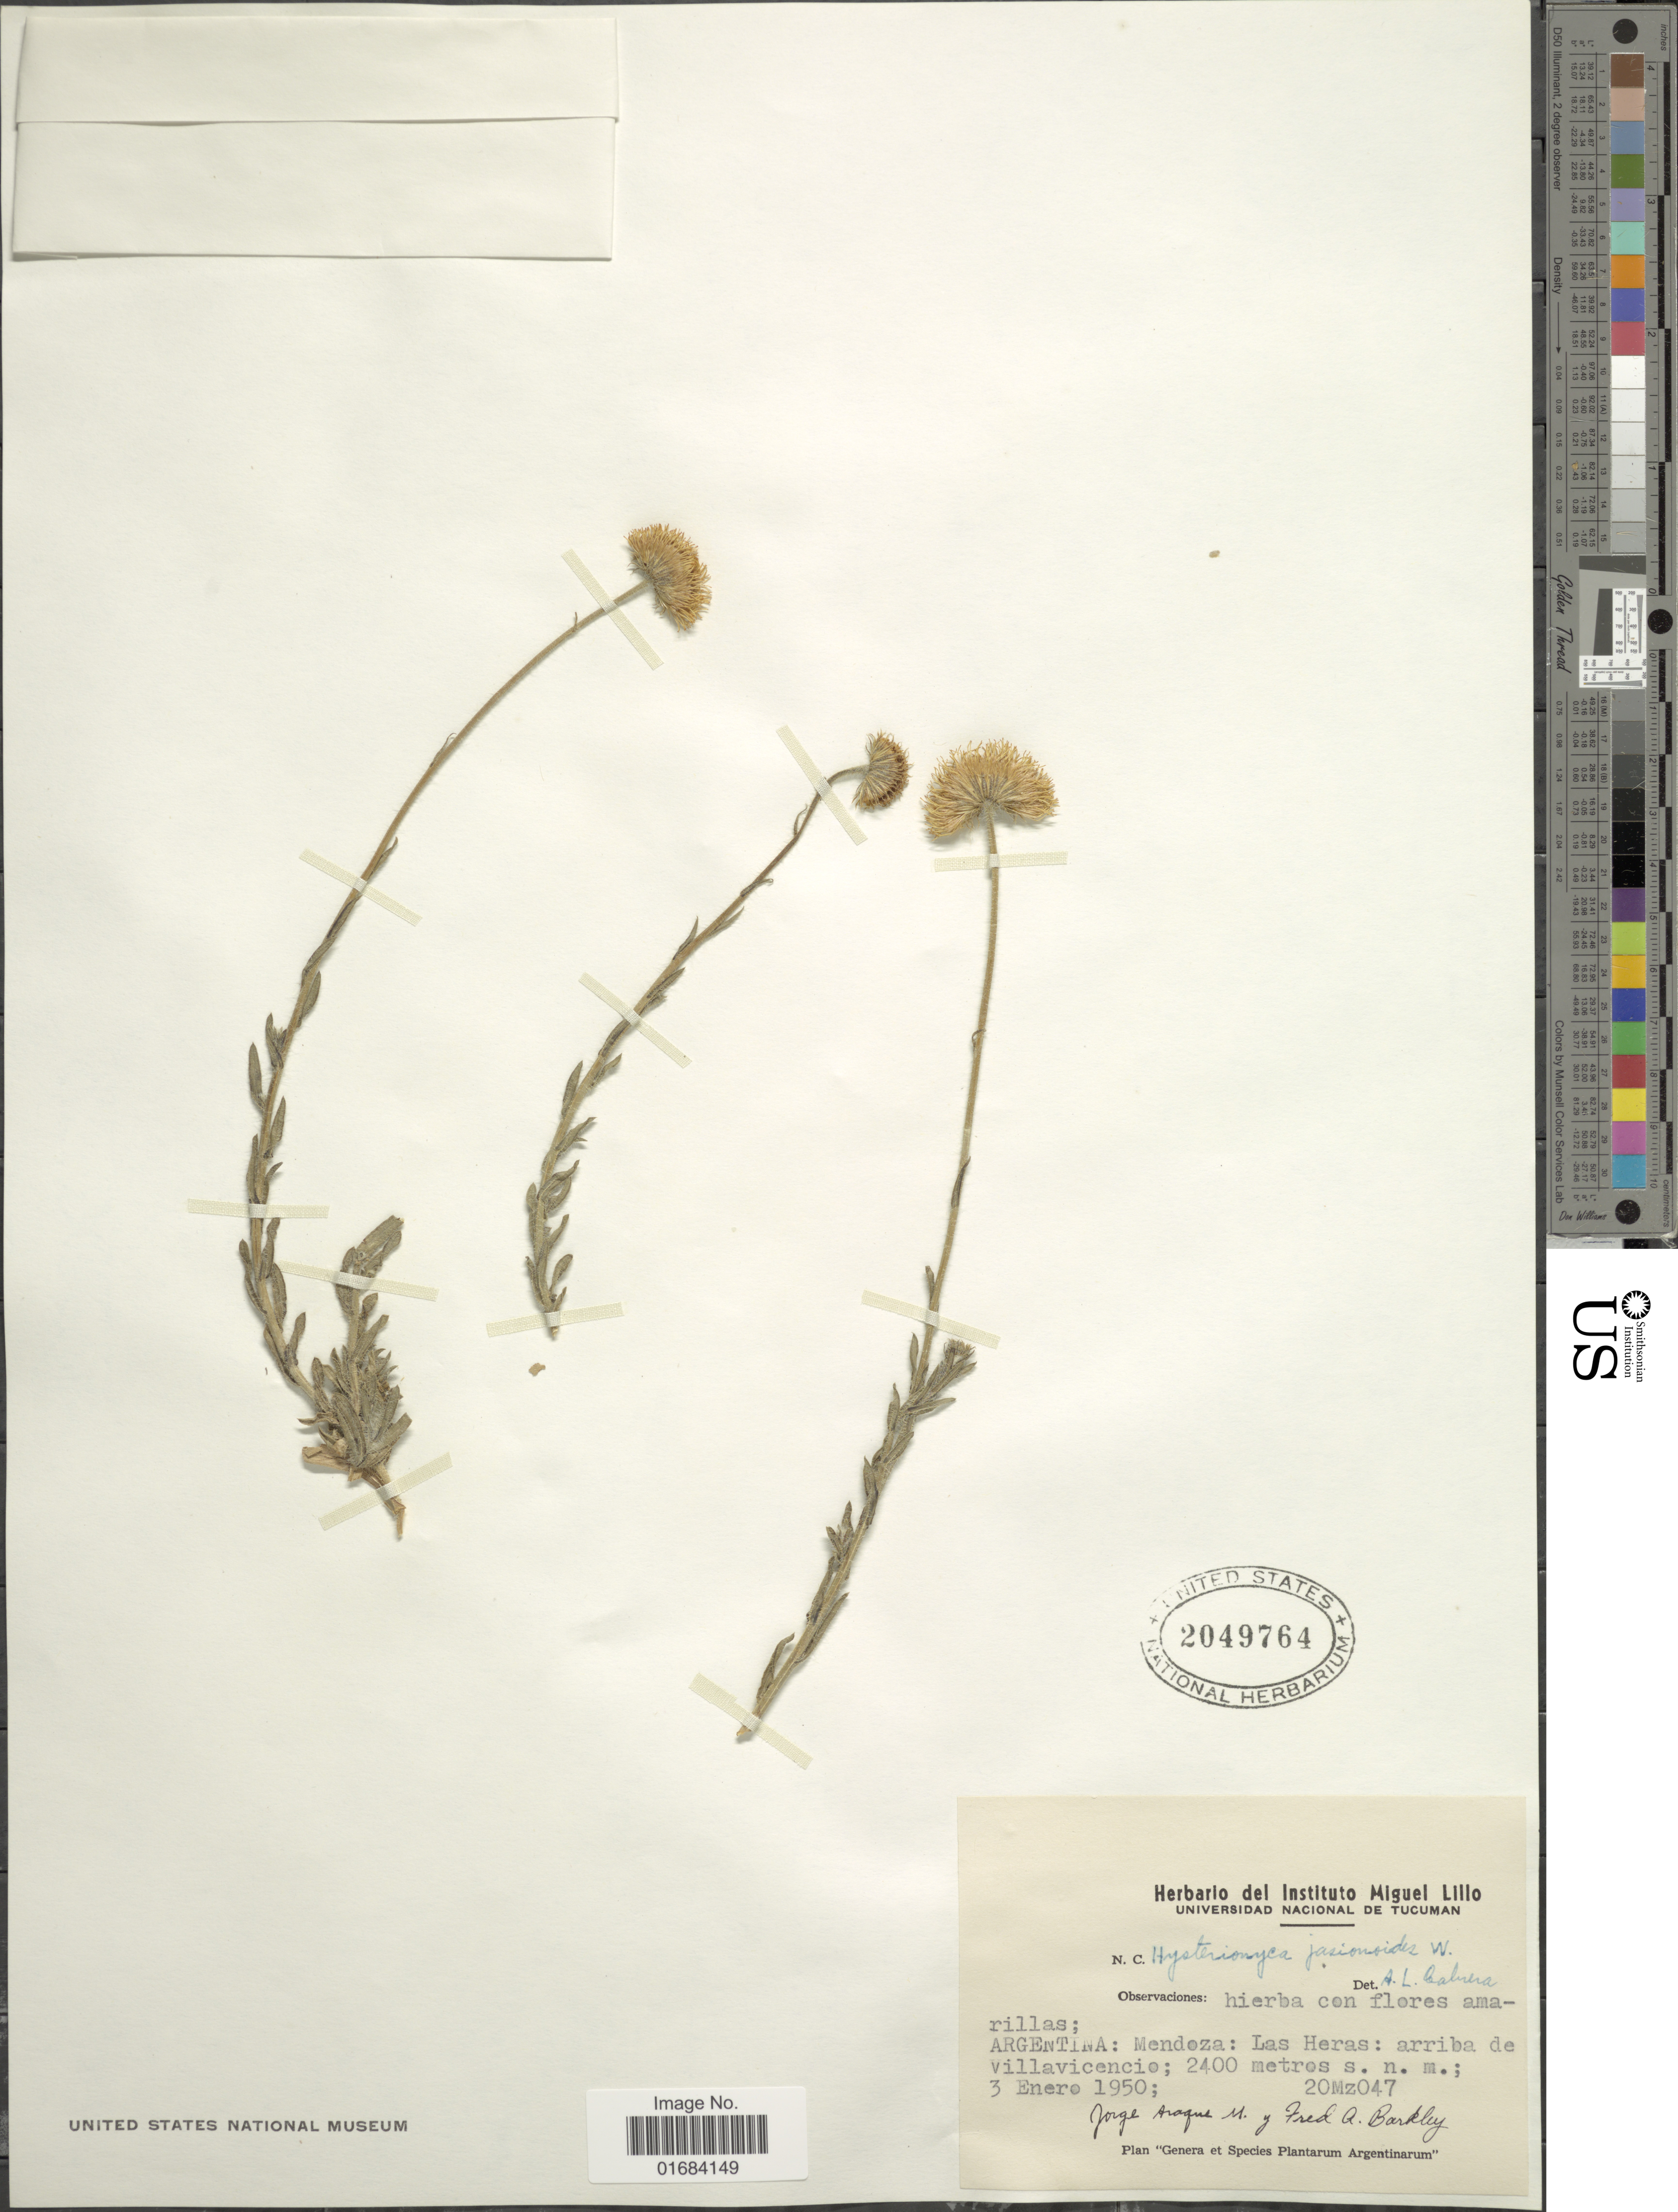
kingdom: Plantae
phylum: Tracheophyta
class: Magnoliopsida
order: Asterales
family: Asteraceae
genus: Hysterionica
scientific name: Hysterionica jasionoides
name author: Willd.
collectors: J. Araque Molina & F. A. Barkley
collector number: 20Mz047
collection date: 1950-01-03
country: Argentina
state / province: Mendoza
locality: Las Heras: arriba de Villavicencio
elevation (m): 2400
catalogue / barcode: US 2049764